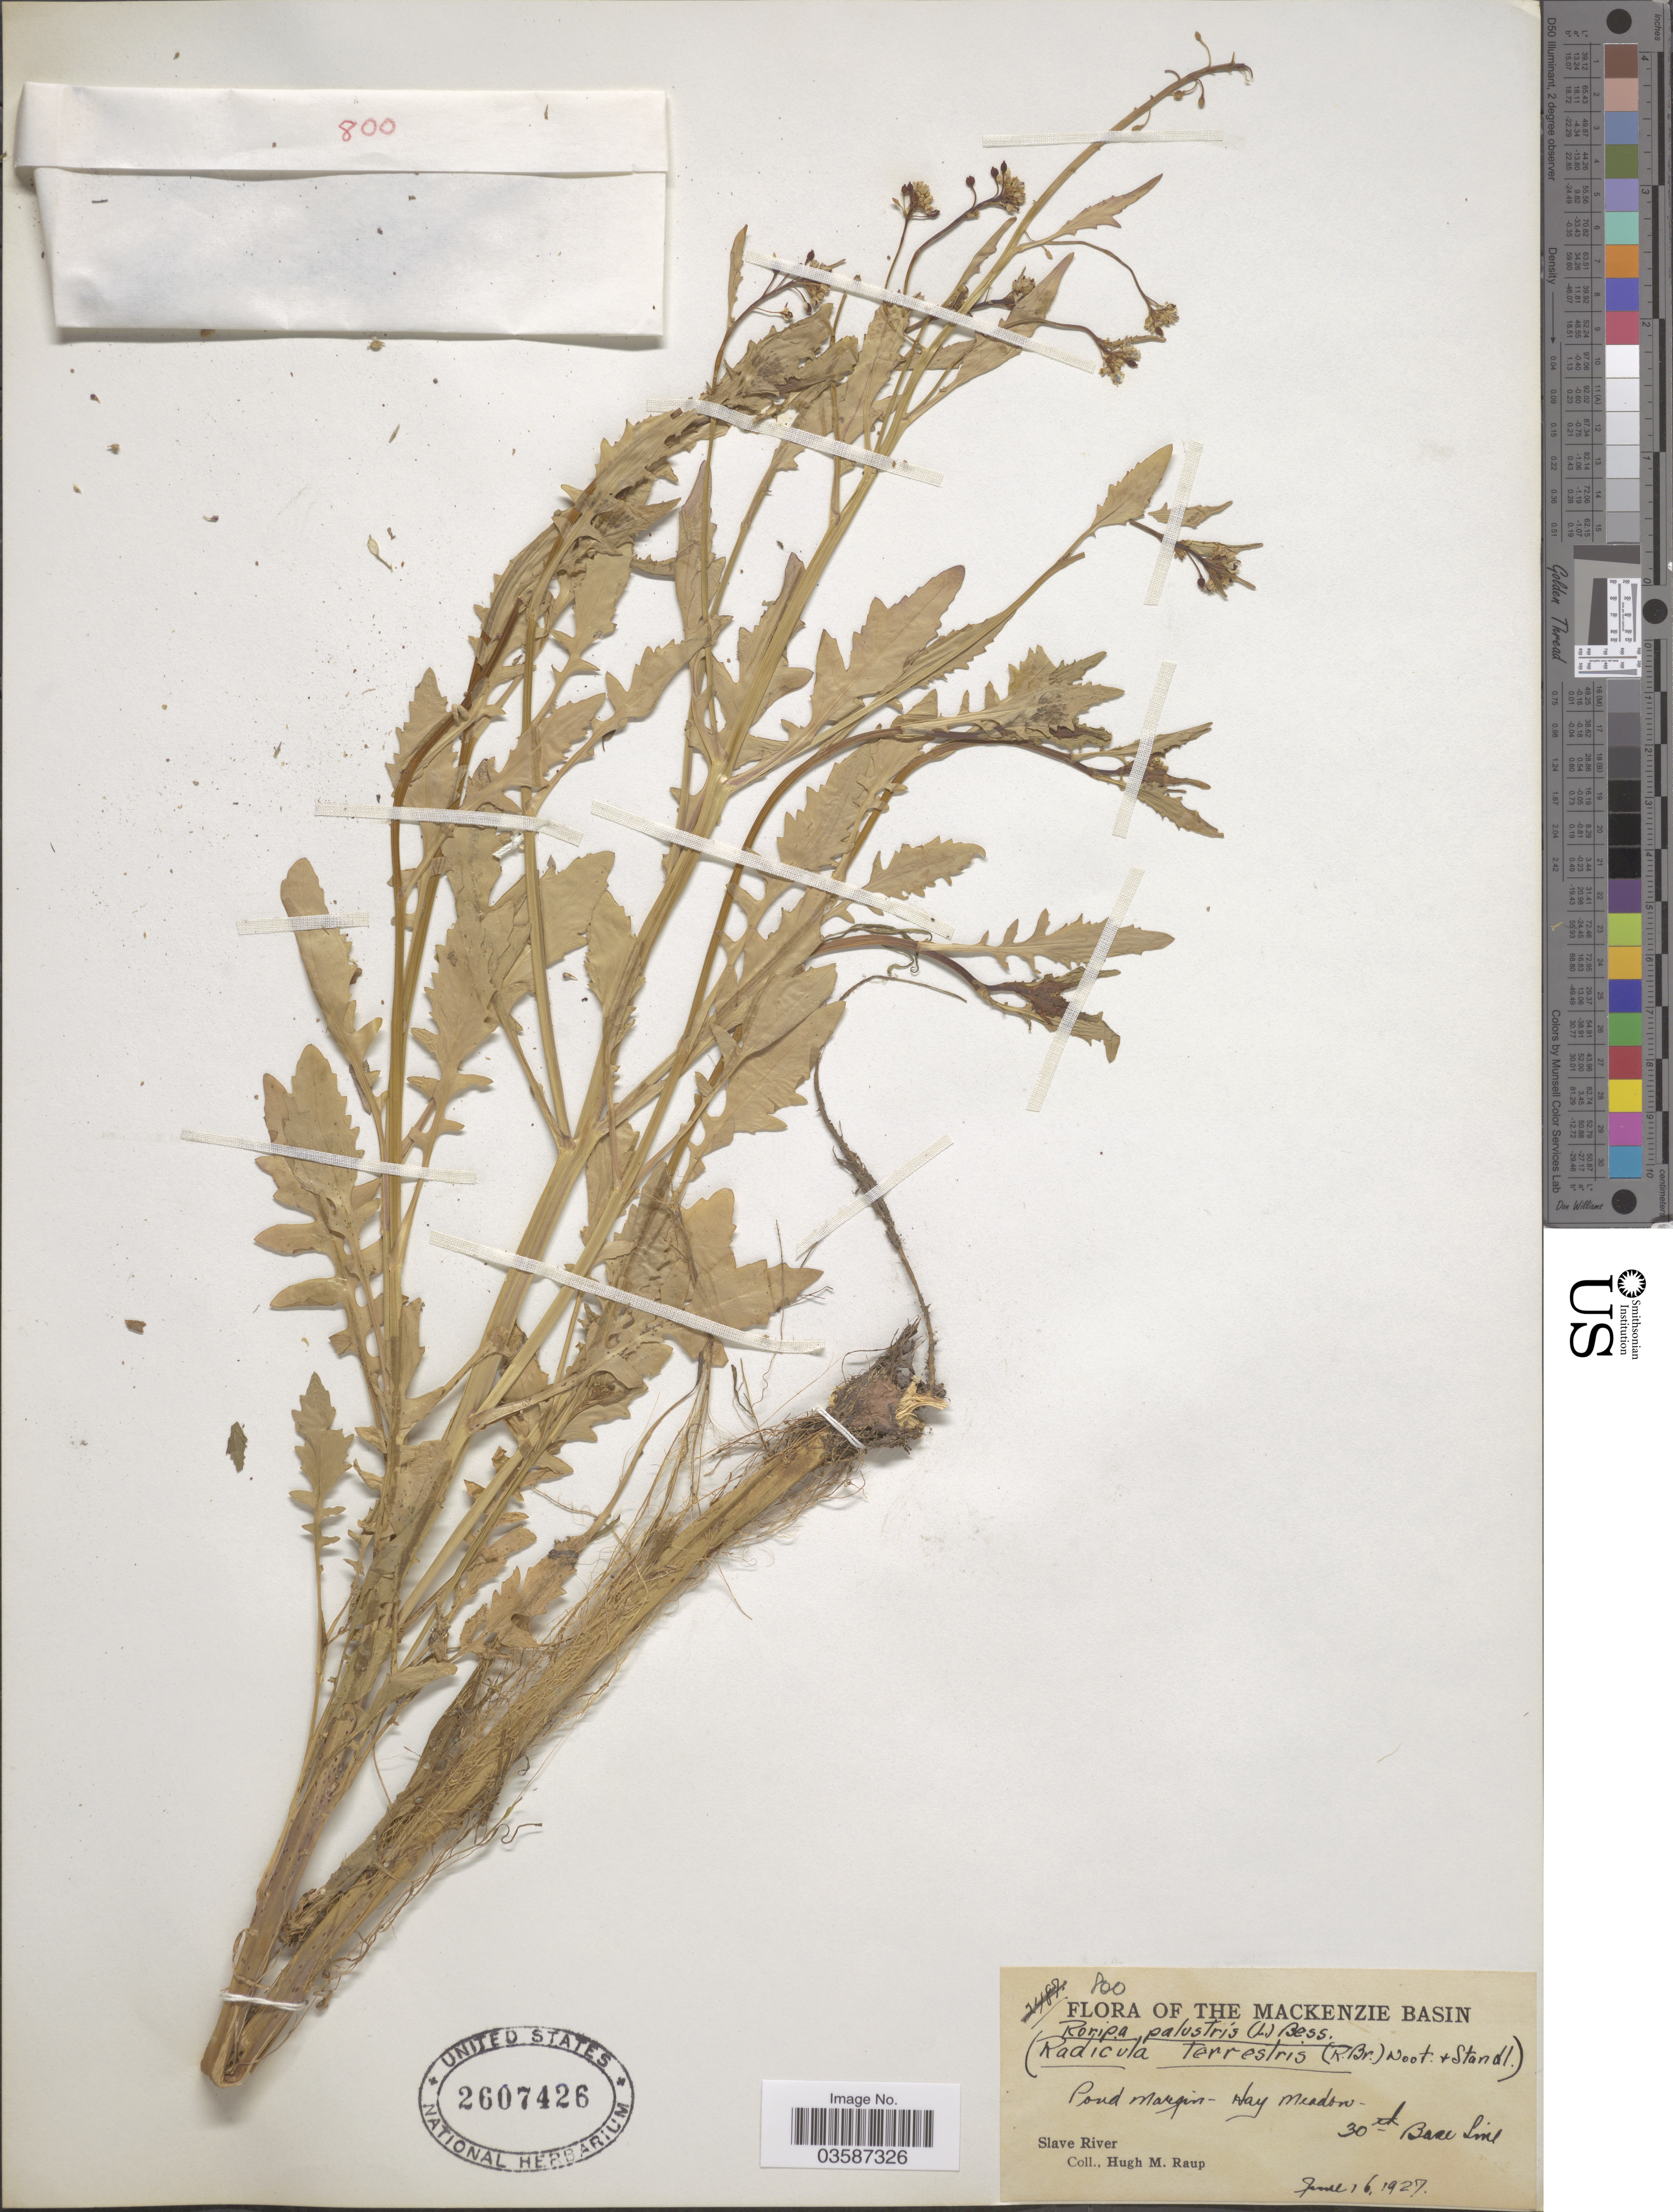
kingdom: Plantae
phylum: Tracheophyta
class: Magnoliopsida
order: Brassicales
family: Brassicaceae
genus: Rorippa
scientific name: Rorippa islandica var. hispida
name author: (Desv.) Butters & Abbe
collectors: H. Raup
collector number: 800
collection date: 1927-06-16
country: Canada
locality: The Mackenzie Basin. Slave River. 30th Base Line.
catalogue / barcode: US 2607426